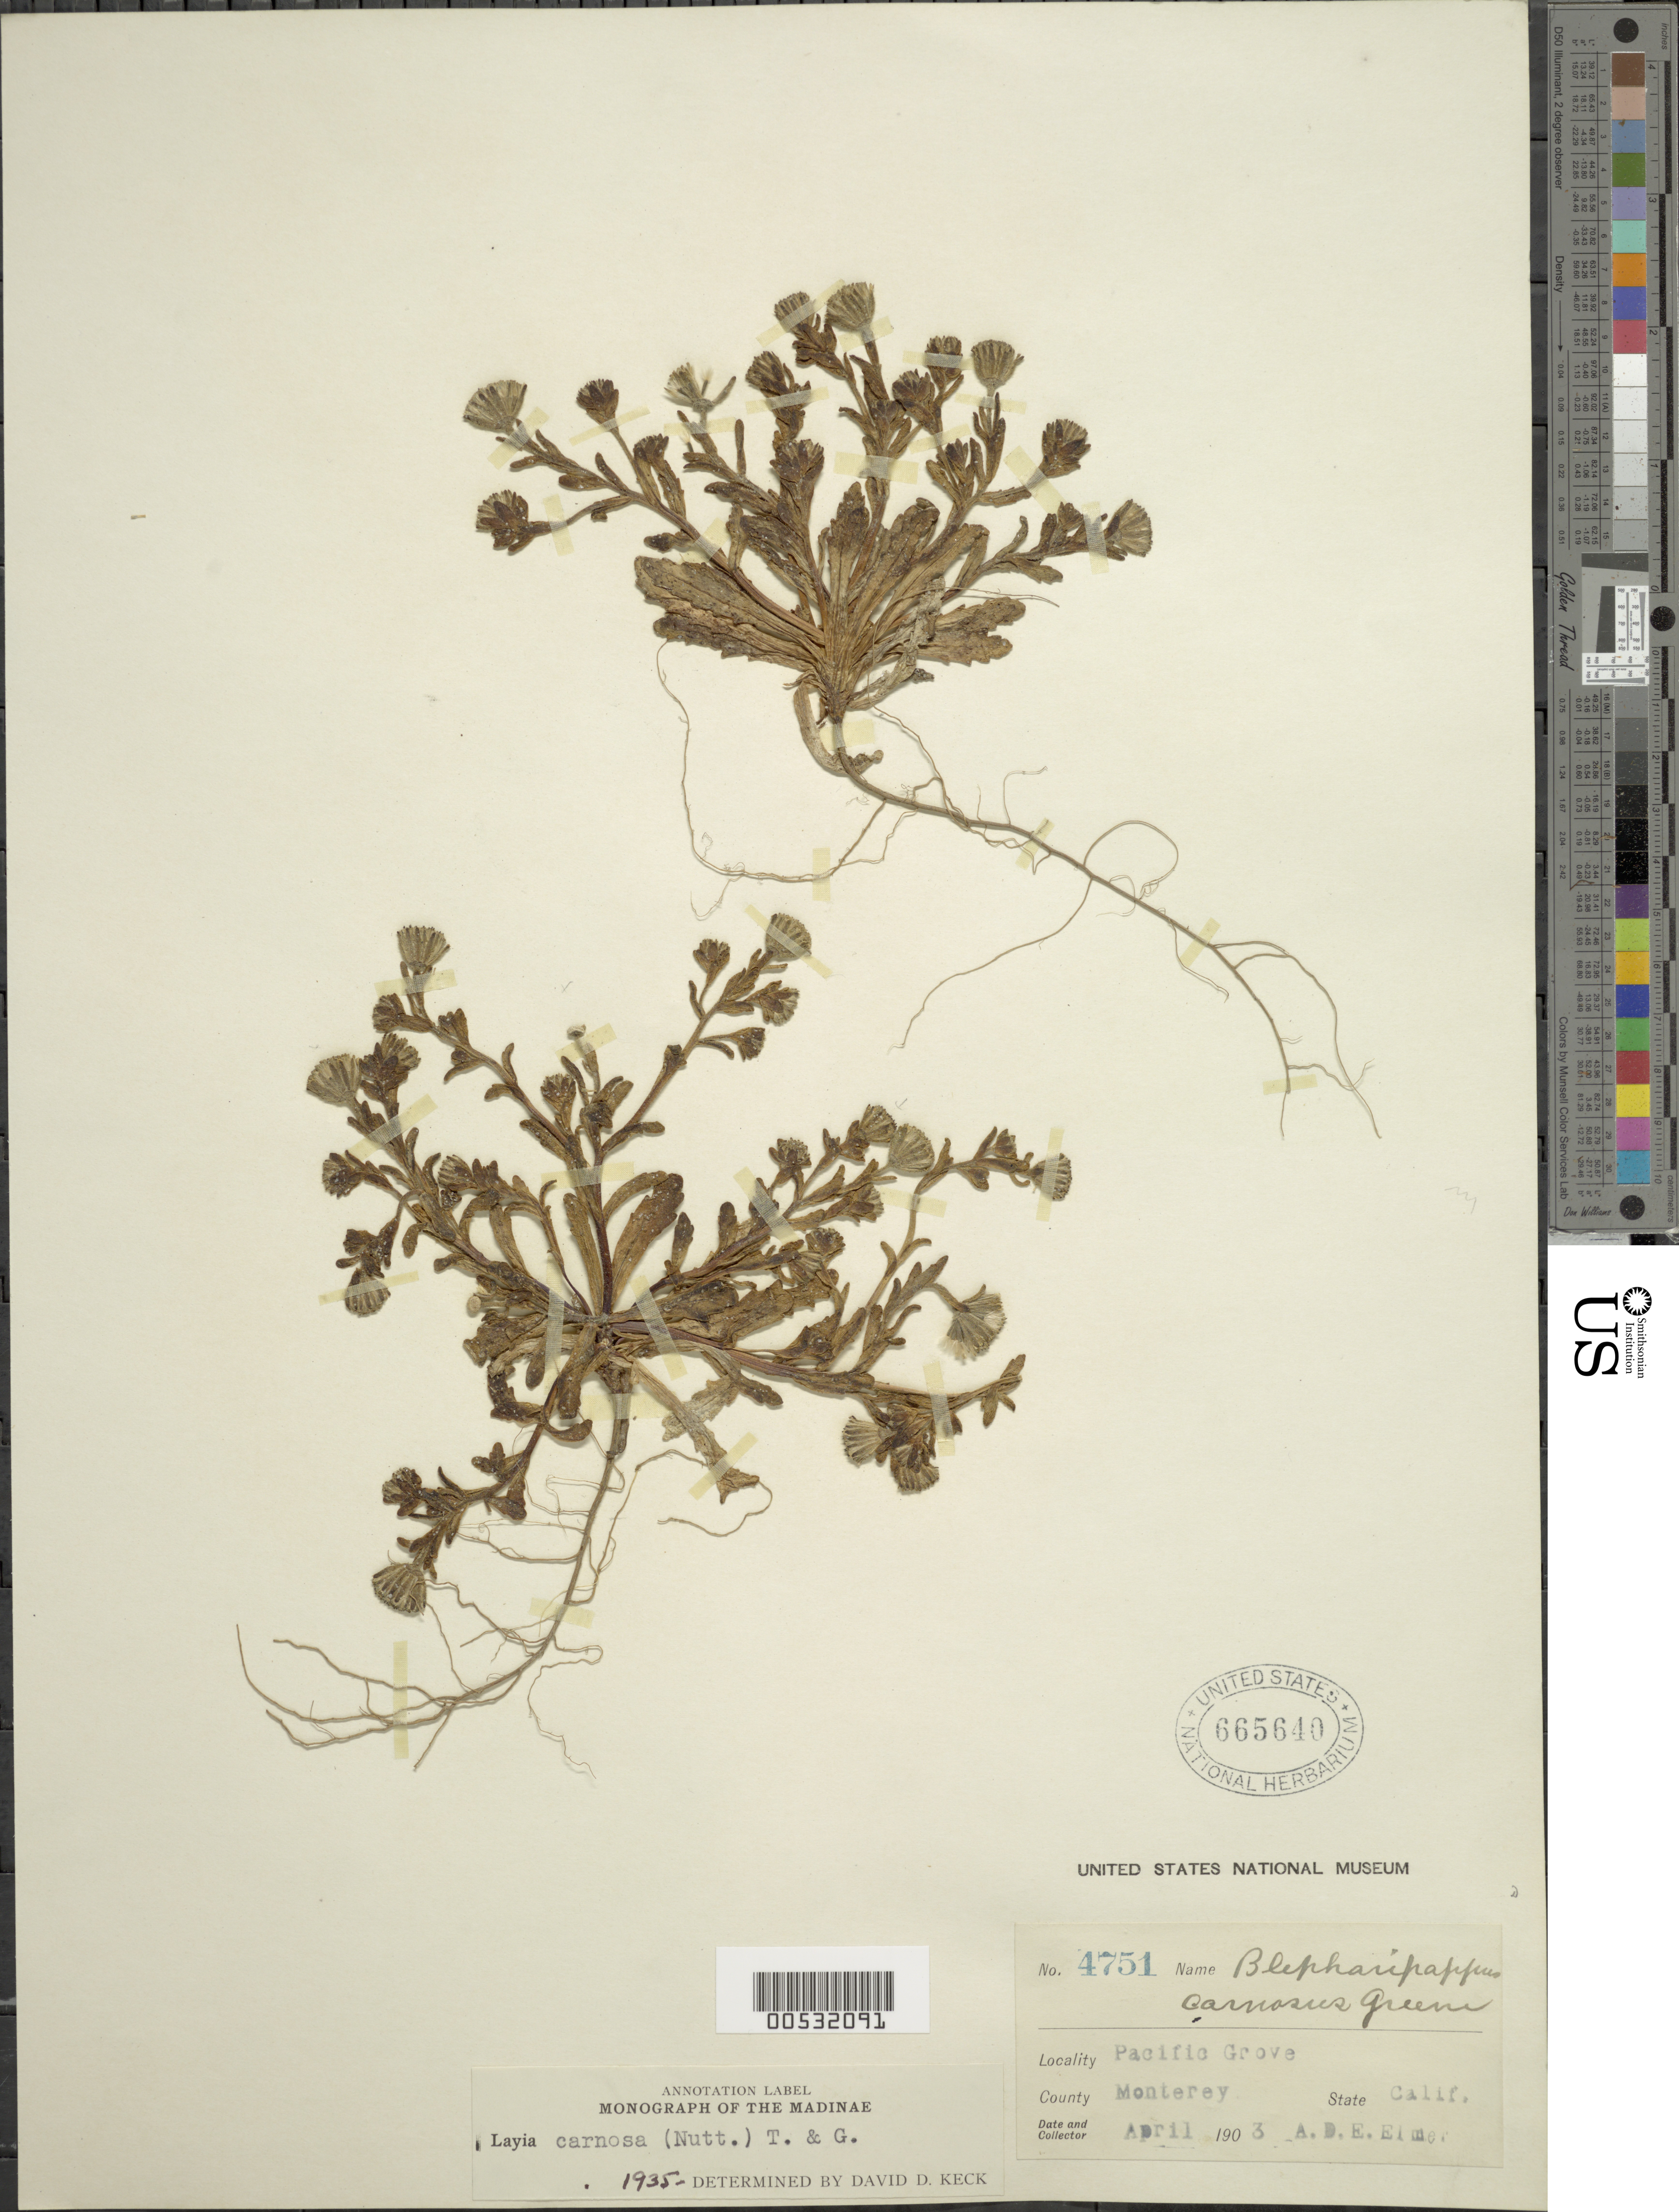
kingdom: Plantae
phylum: Tracheophyta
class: Magnoliopsida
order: Asterales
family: Asteraceae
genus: Layia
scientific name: Layia carnosa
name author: Torr. & A. Gray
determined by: Keck, David D.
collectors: A. D. E. Elmer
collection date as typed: Apr 1903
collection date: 1903-04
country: United States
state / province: California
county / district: Monterey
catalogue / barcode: US 665640